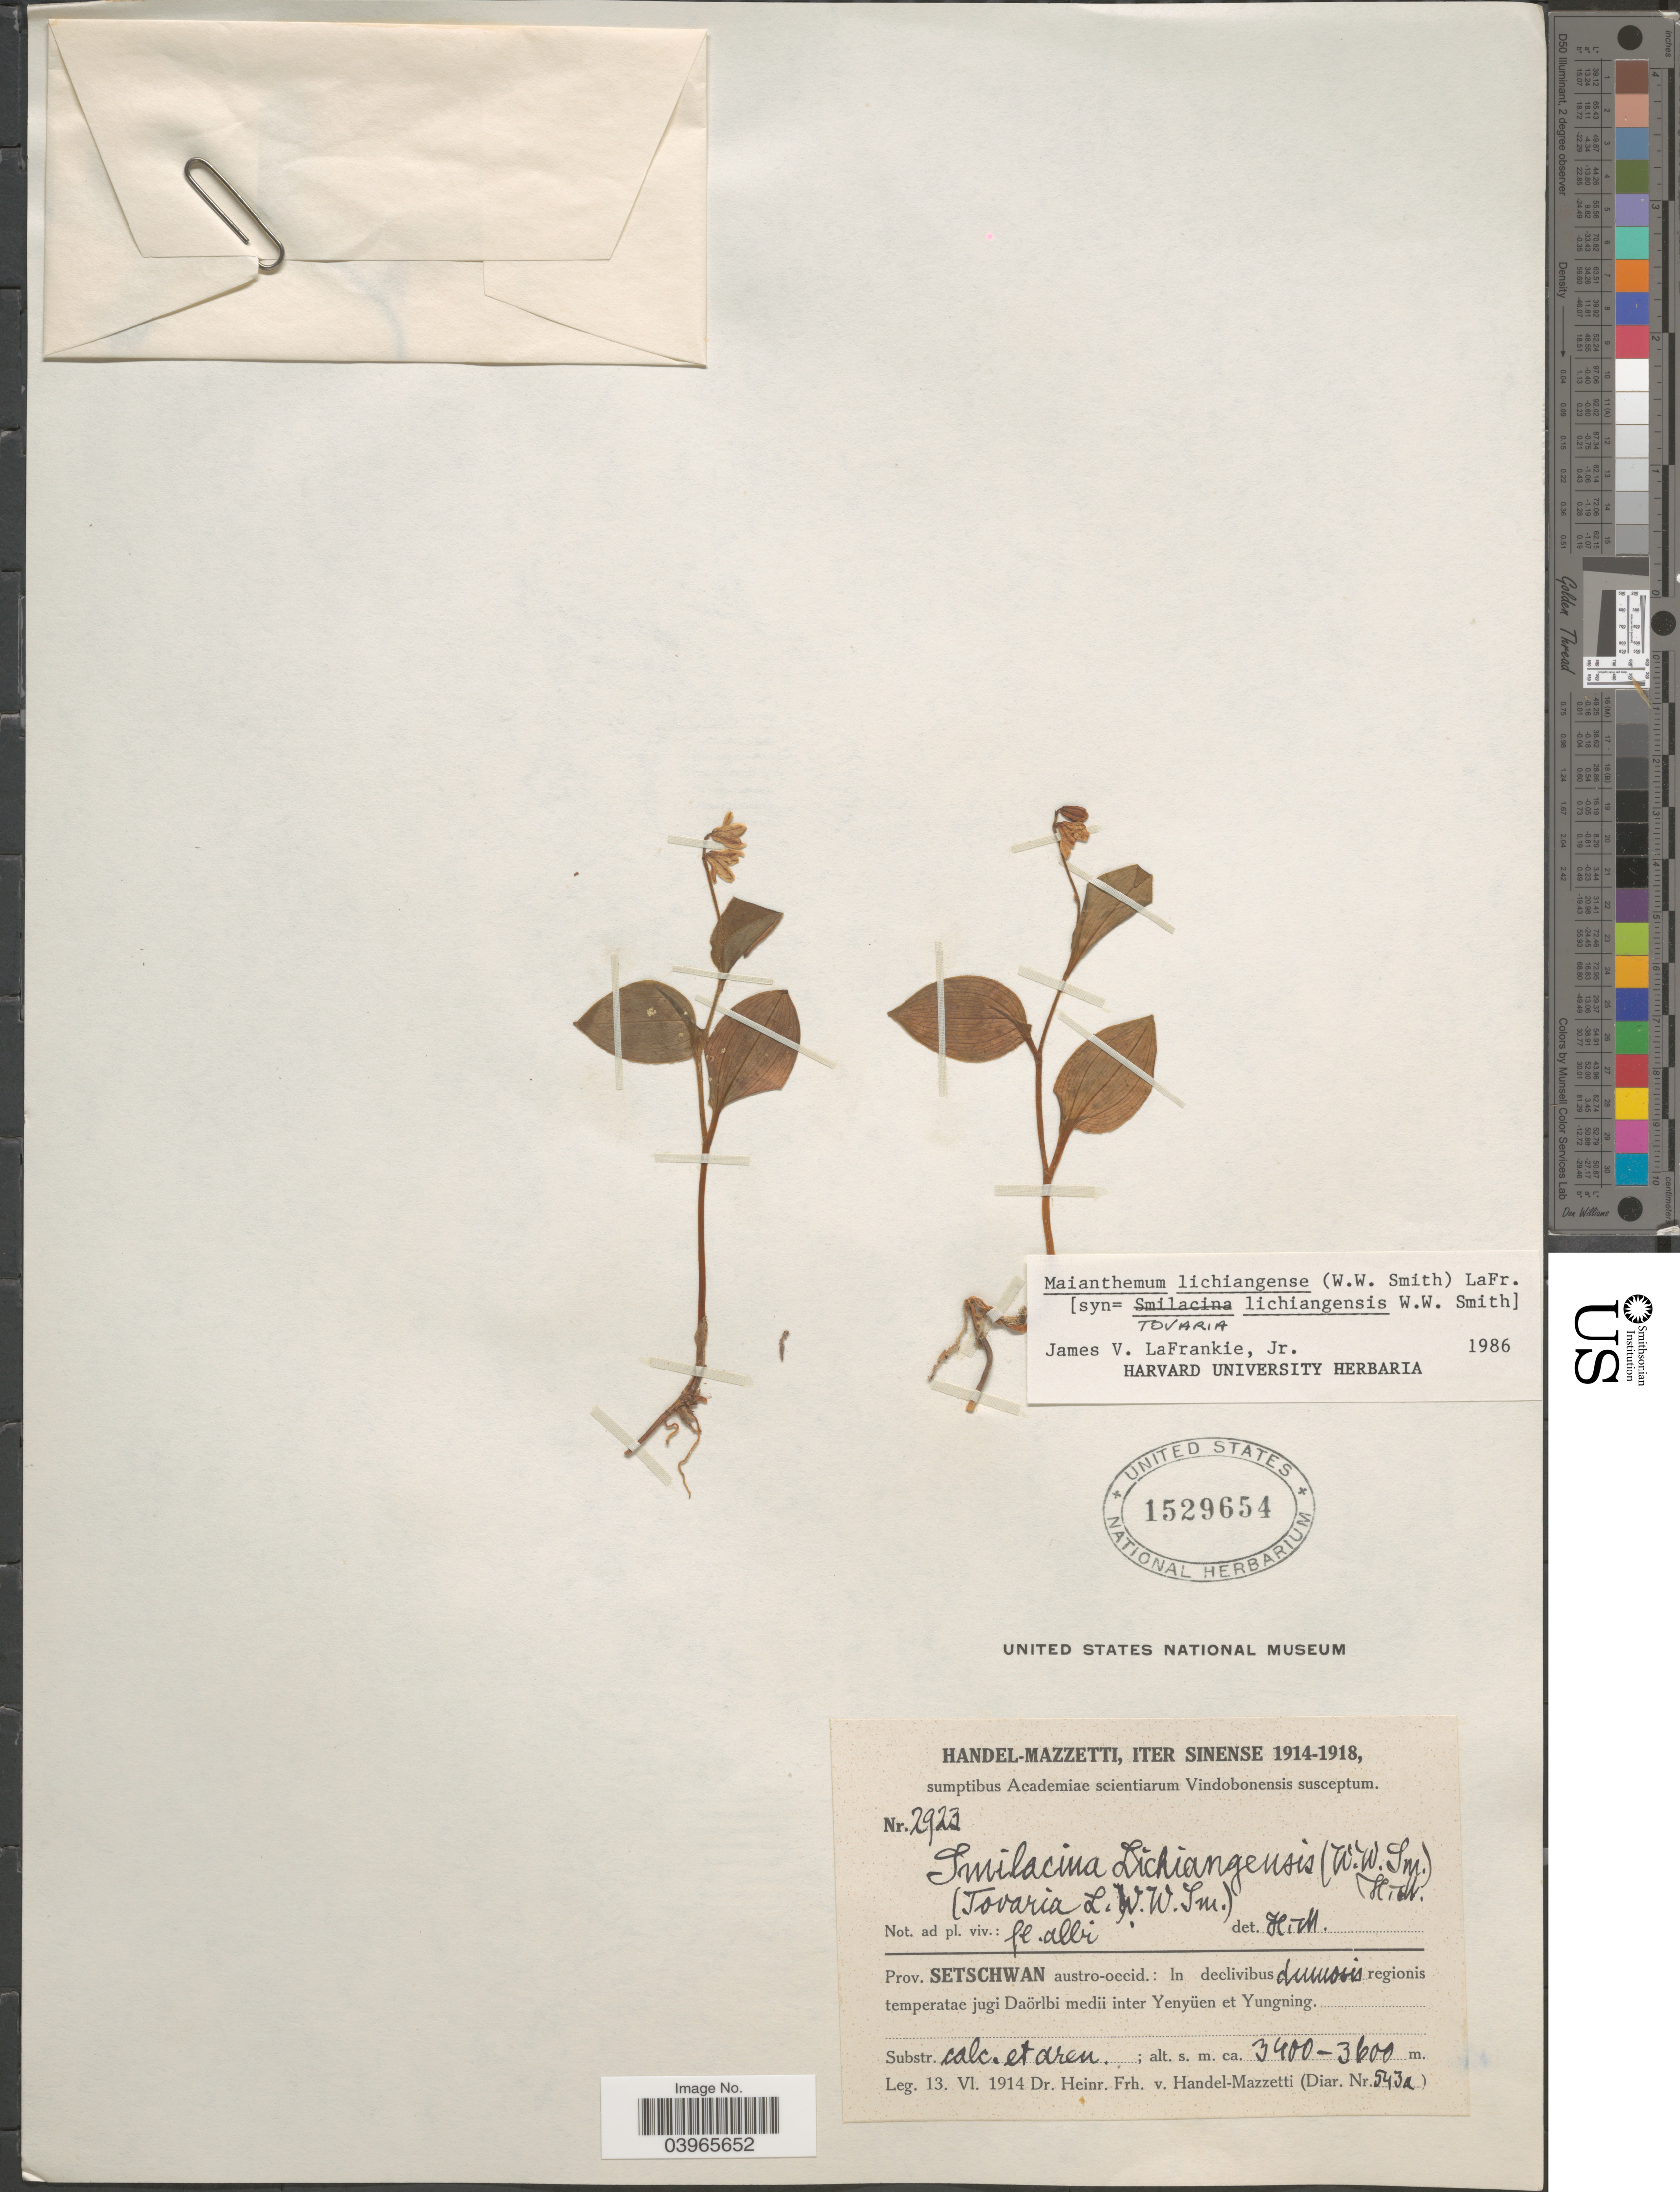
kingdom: Plantae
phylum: Tracheophyta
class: Liliopsida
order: Asparagales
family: Asparagaceae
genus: Maianthemum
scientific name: Maianthemum lichiangense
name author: (W.W. Sm.) LaFrankie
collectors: H. Handel-Mazzetti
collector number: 2923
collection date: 1914-06-13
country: China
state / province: Sichuan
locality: Iter Sinense. Prov. Setschwan austro-occid.: In declivibus dumosis regionis temperatae jugi Daörlbi medii inter Yenyüen et Yungning.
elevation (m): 3400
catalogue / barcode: US 1529654